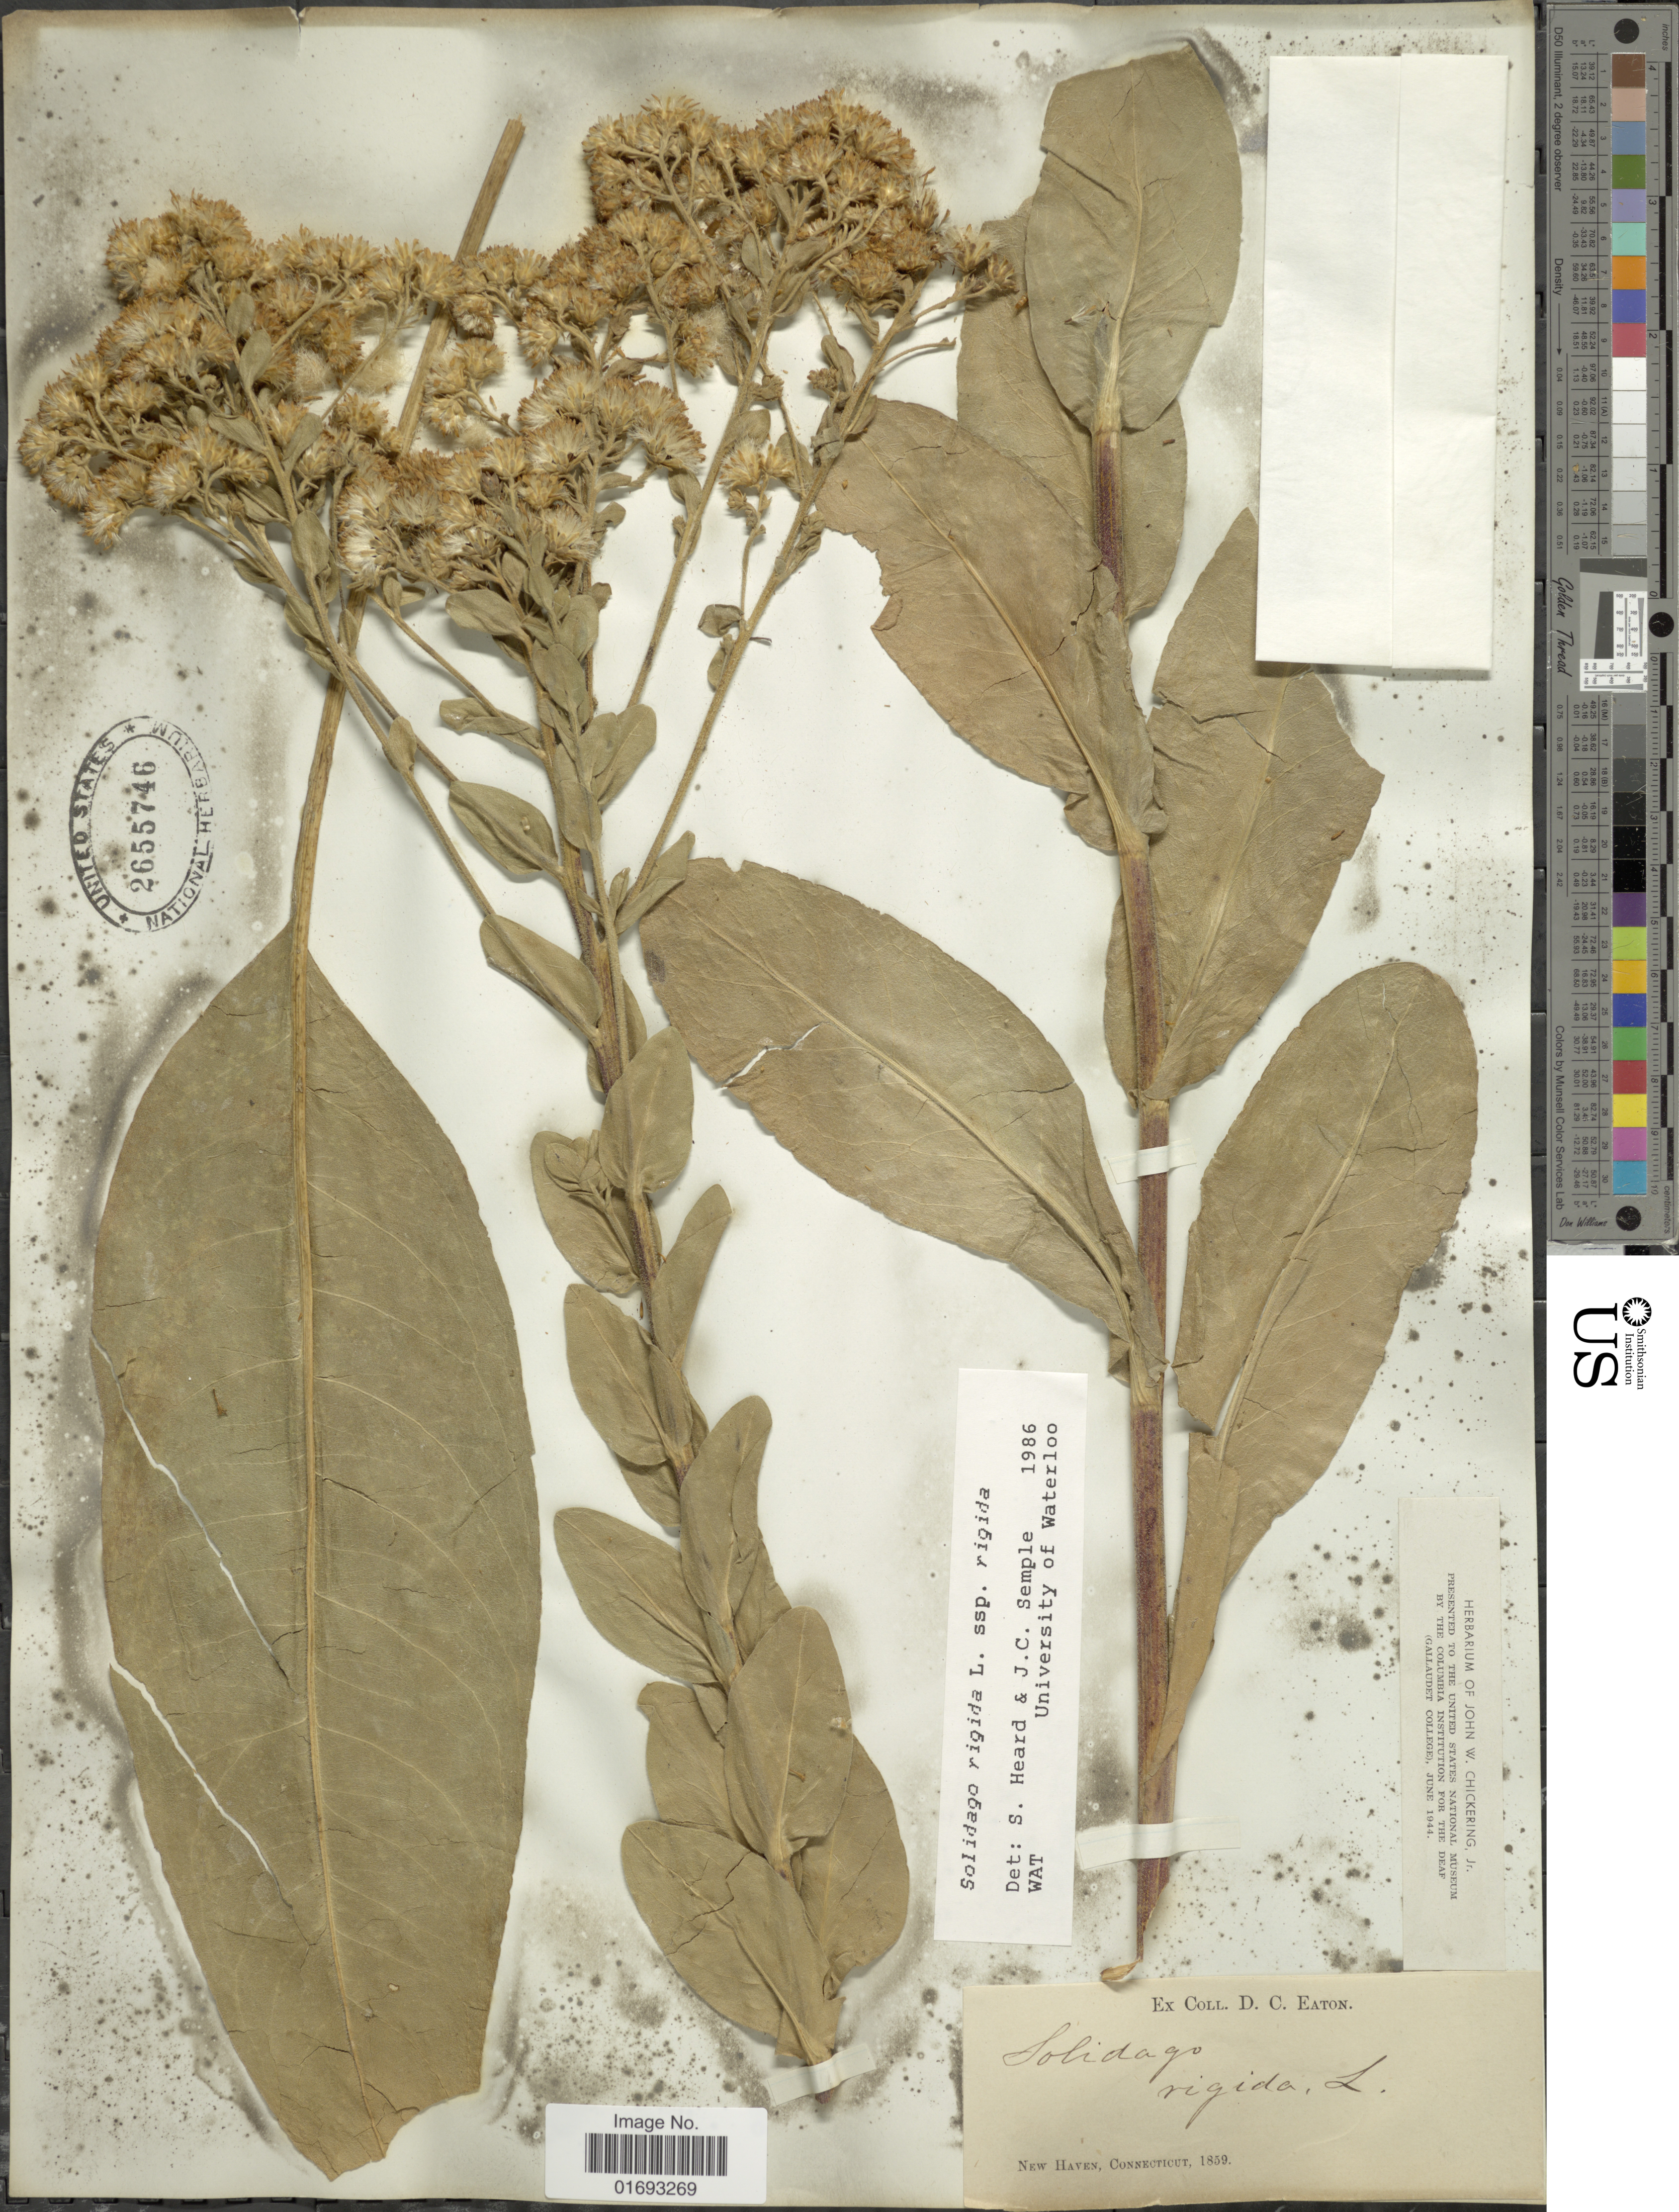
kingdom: Plantae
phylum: Tracheophyta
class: Magnoliopsida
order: Asterales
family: Asteraceae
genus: Oligoneuron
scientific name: Oligoneuron rigidum var. rigidum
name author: (L.) Small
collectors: D. Eaton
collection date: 1859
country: United States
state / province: Connecticut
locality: New haven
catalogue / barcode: US 2655746